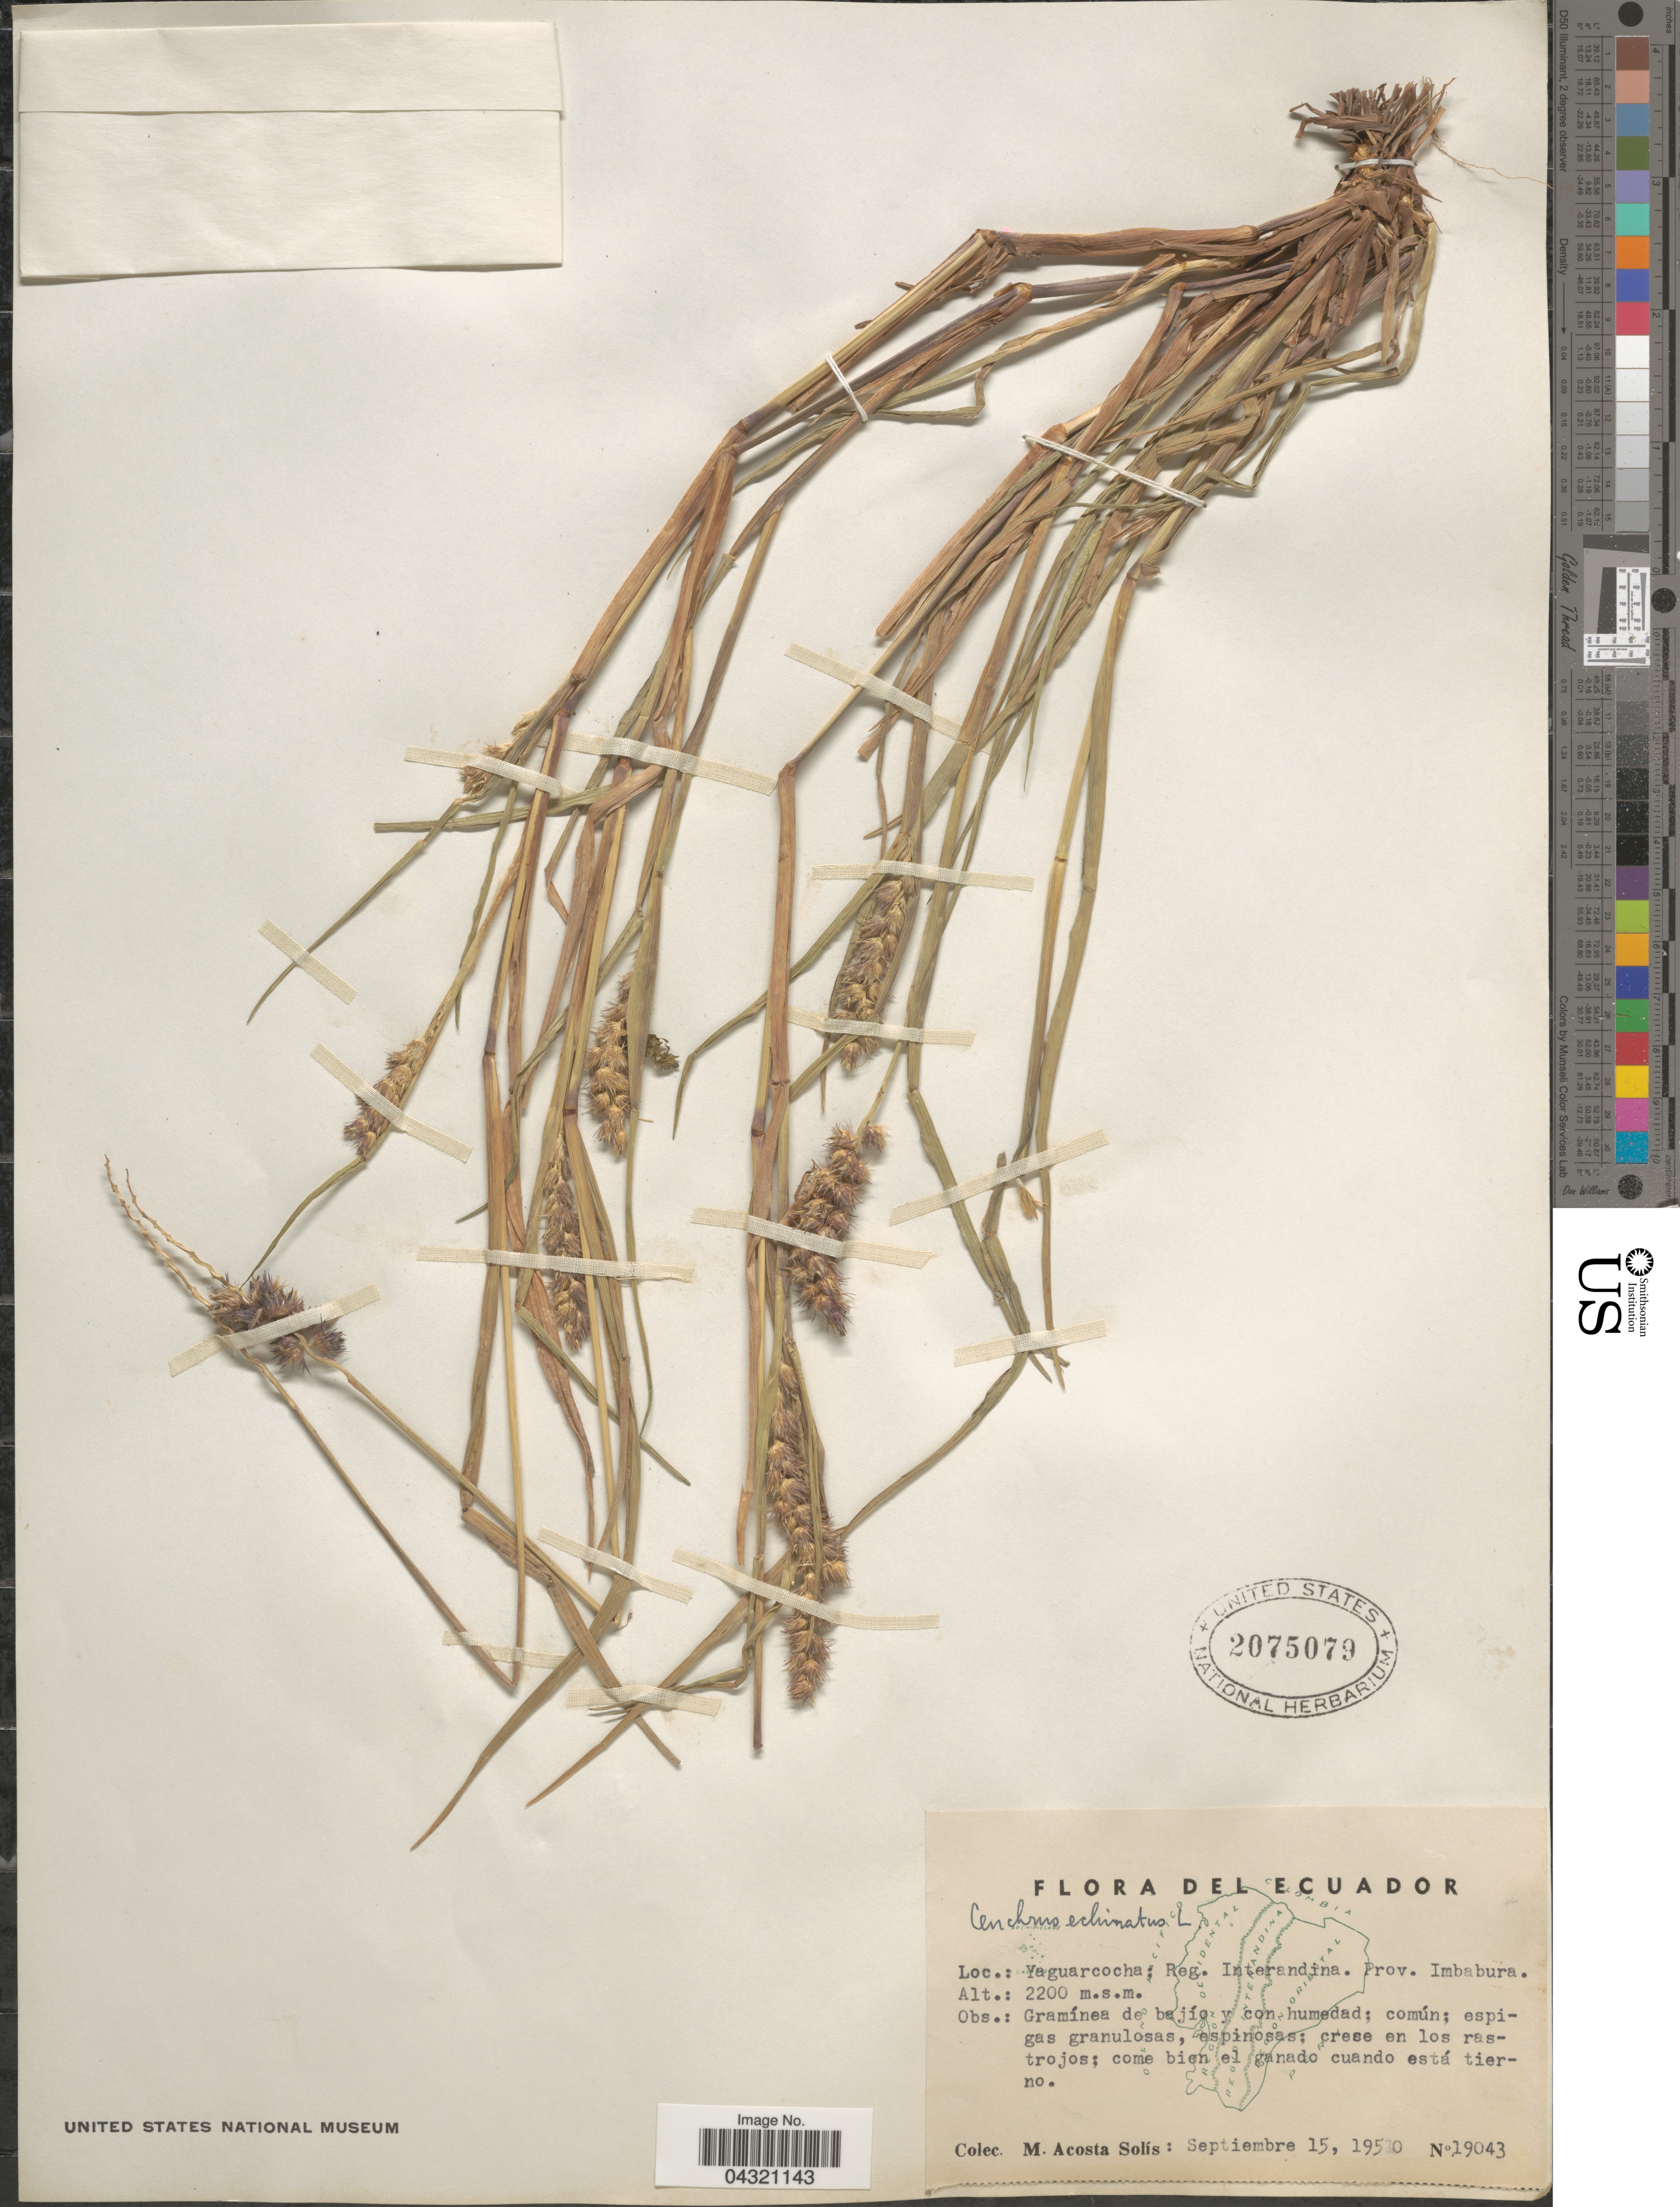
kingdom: Plantae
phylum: Tracheophyta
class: Liliopsida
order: Poales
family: Poaceae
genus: Cenchrus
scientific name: Cenchrus echinatus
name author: L.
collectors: M. Acosta Solis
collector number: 19043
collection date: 1950-09-15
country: Ecuador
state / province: Imbabura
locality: Yaguarcocha; Reg. Interandina.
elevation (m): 2200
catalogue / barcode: US 2075079